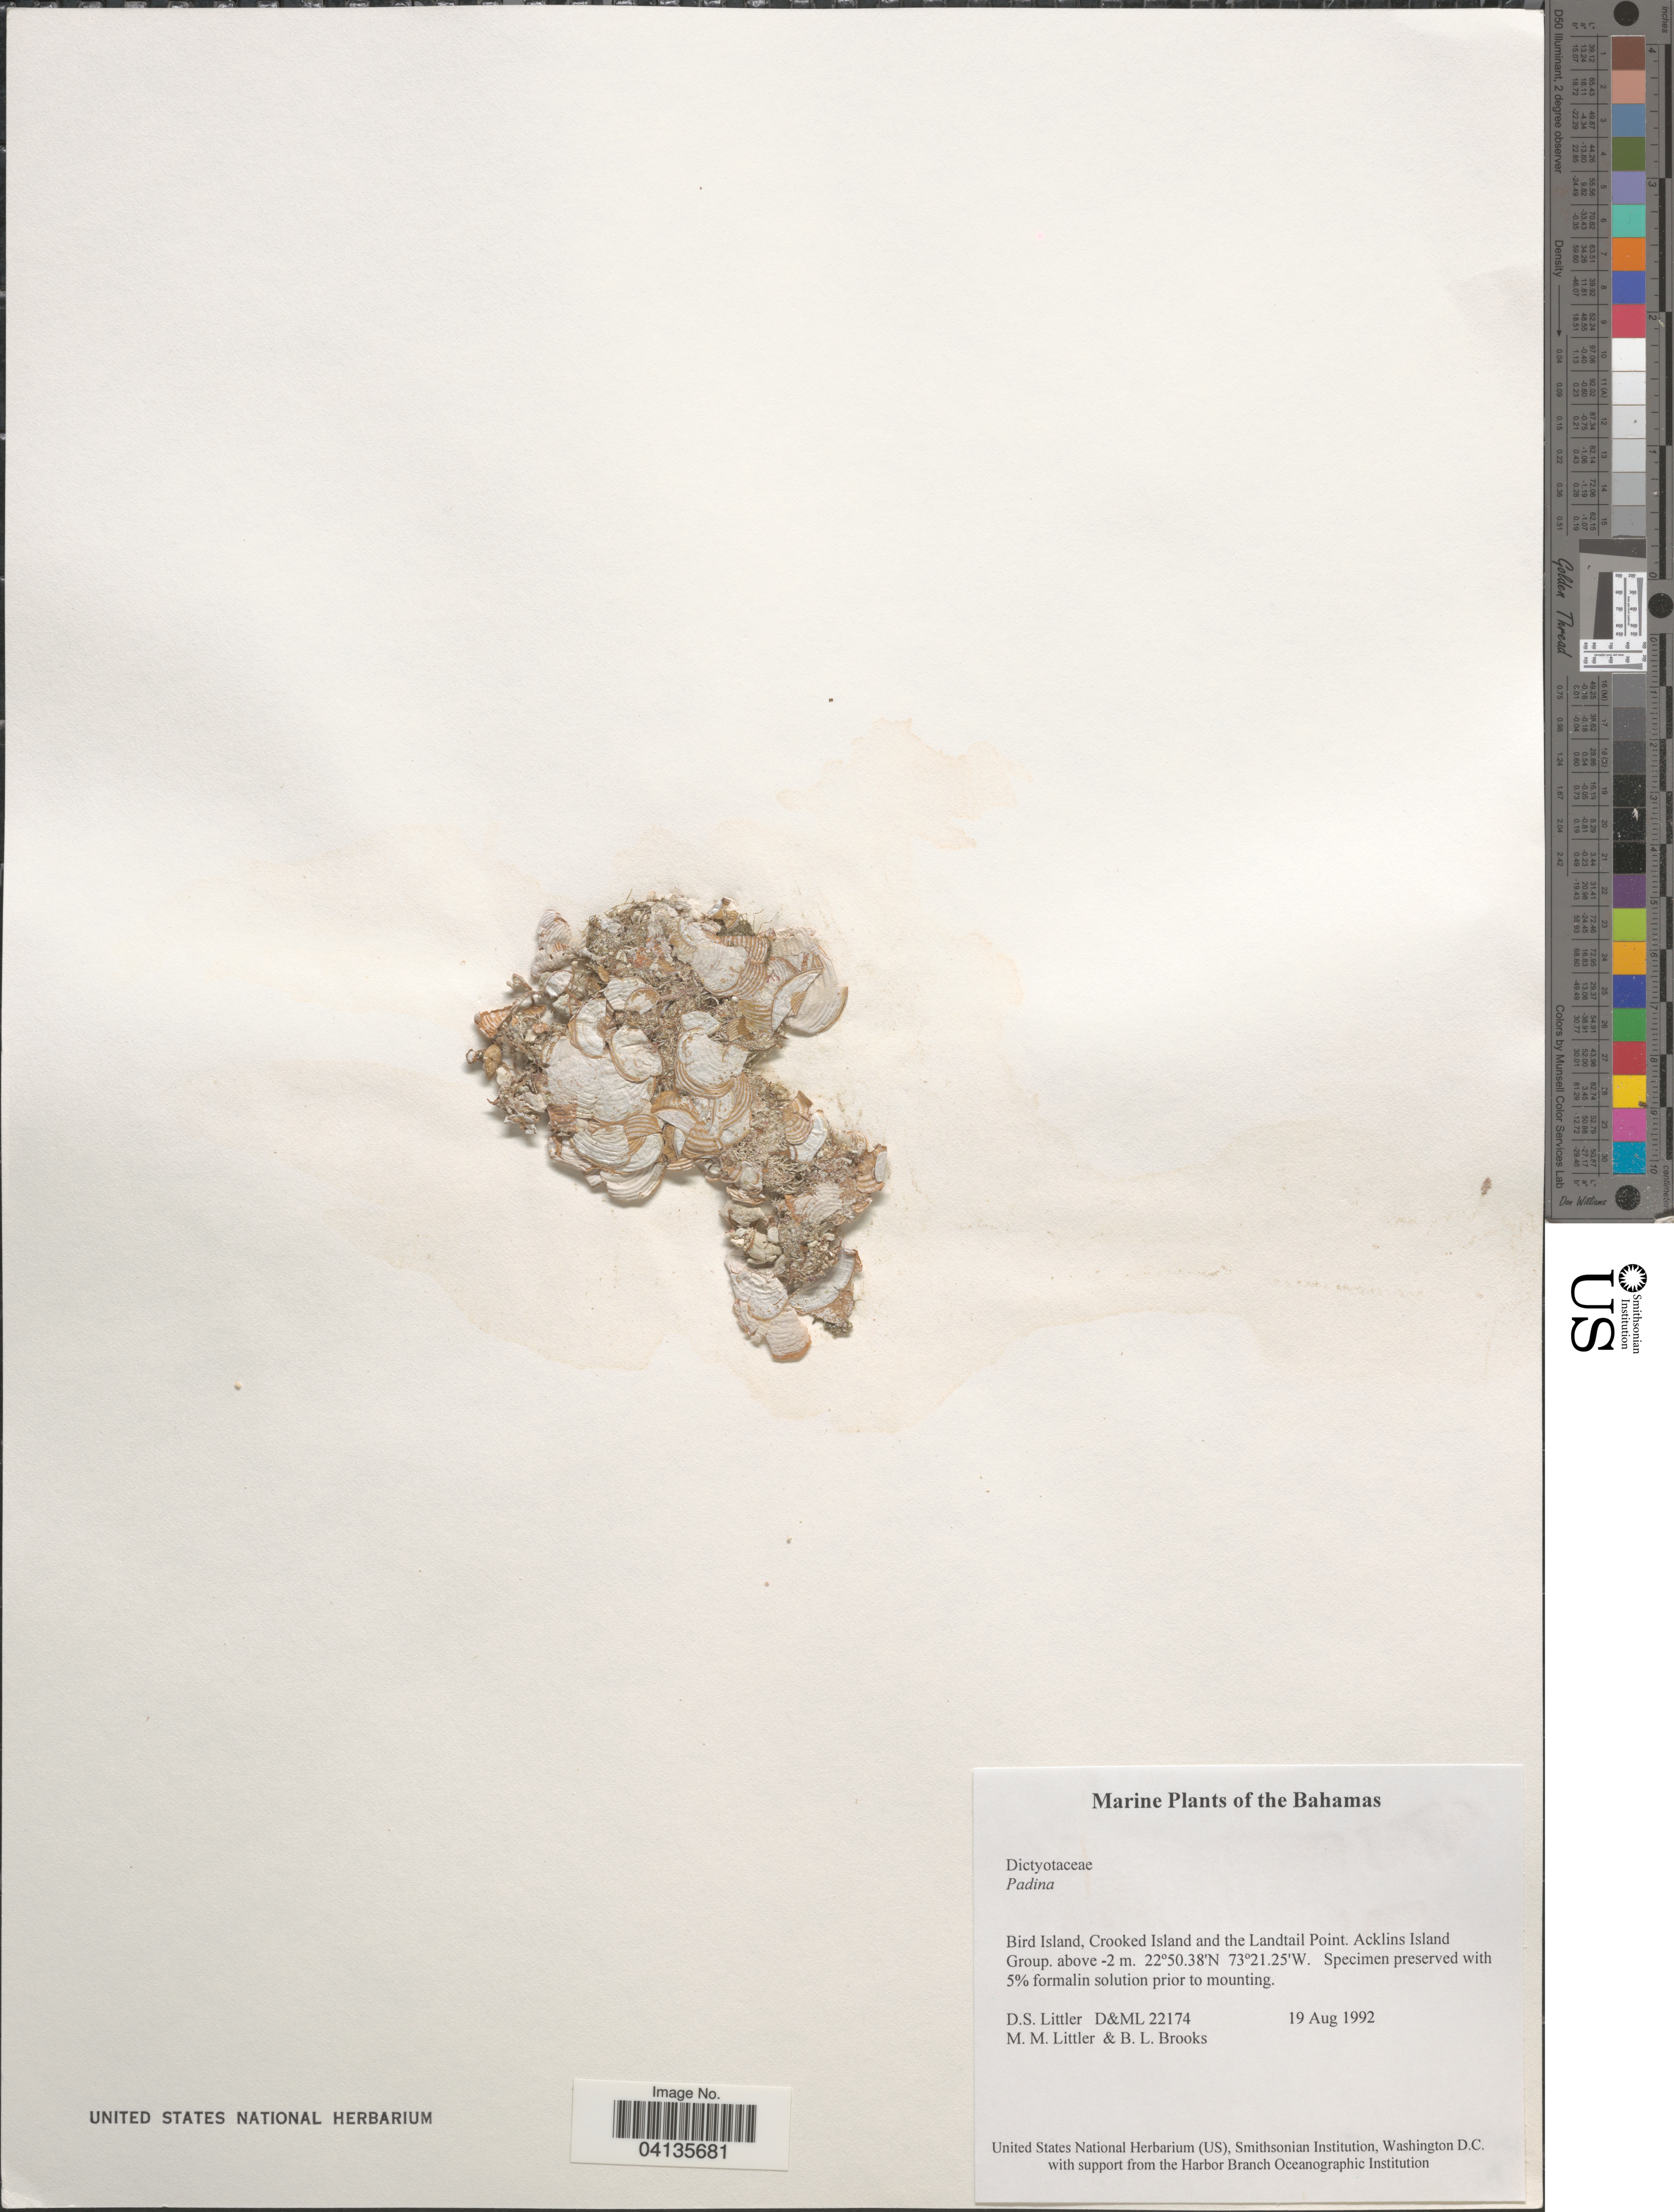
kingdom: Chromista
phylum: Ochrophyta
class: Phaeophyceae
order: Dictyotales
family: Dictyotaceae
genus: Padina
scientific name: Padina sp.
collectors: D. S. Littler & B. Brooks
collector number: D&ML22174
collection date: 1992-08-19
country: Bahamas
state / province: Acklins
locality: Bird Island, Crooked Island and the Landtail Point. Acklins Island Group.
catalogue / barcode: US 238700